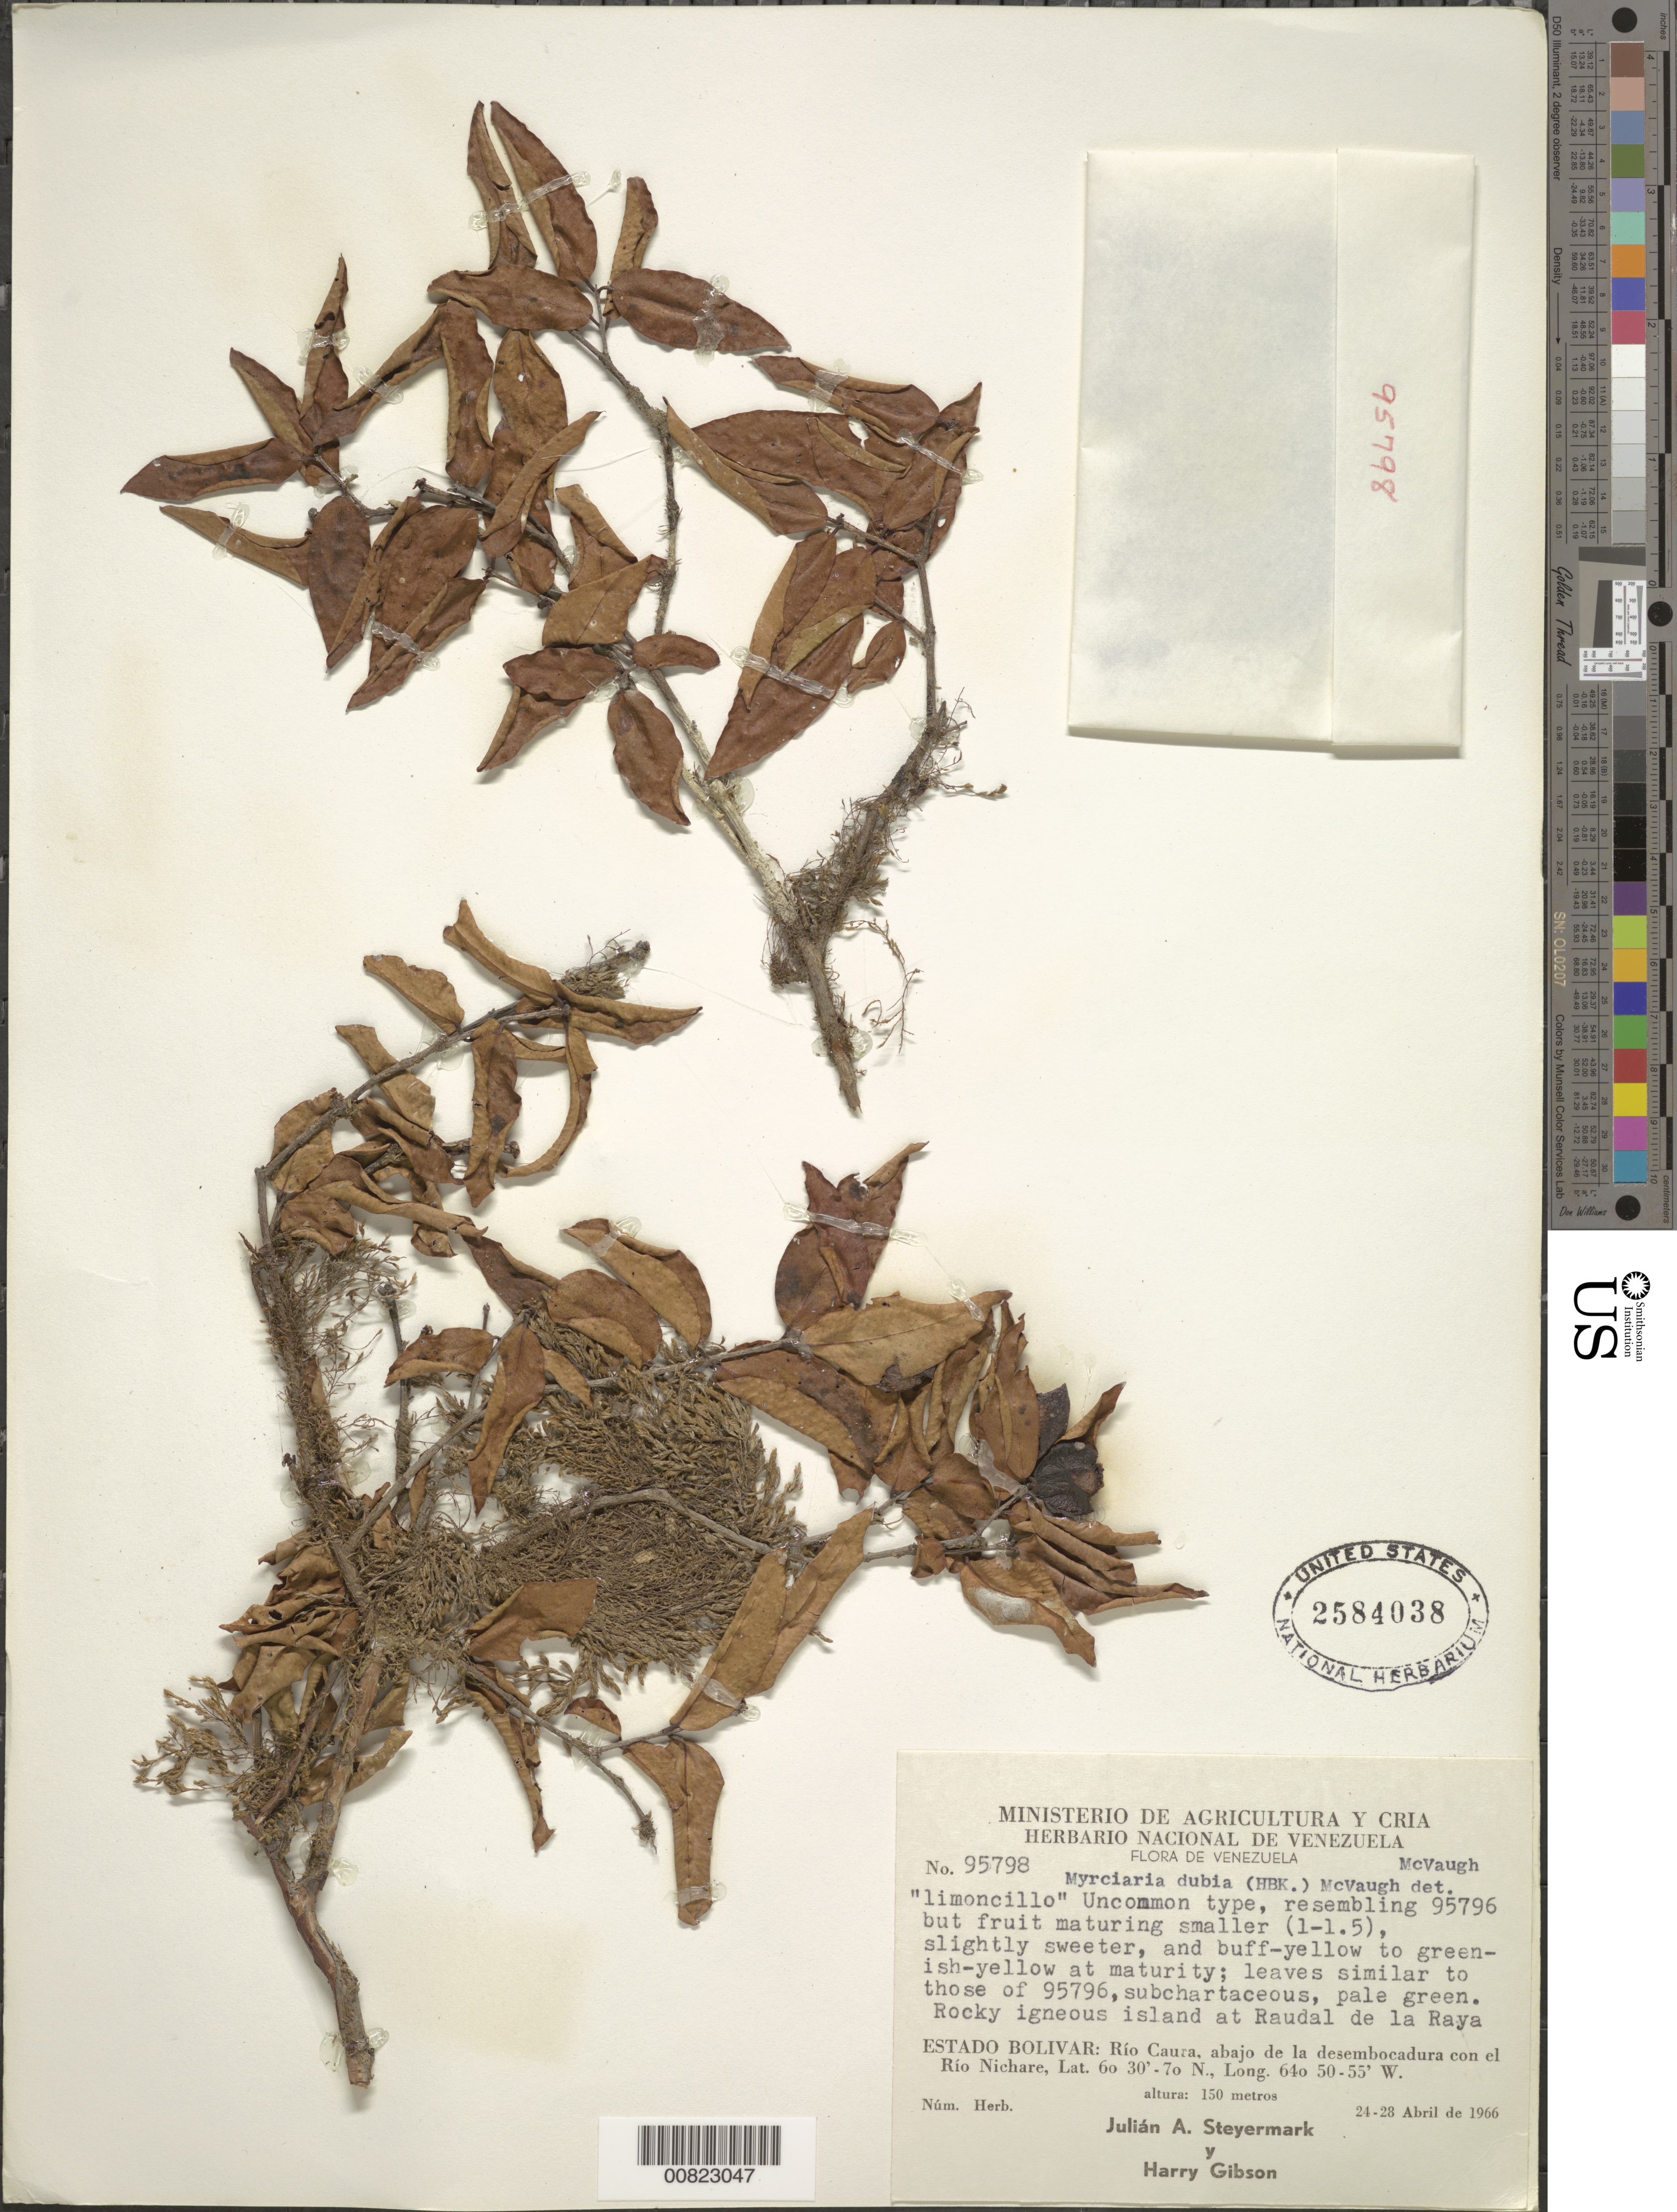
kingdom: Plantae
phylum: Tracheophyta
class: Magnoliopsida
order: Myrtales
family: Myrtaceae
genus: Myrciaria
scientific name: Myrciaria dubia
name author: (Kunth) McVaugh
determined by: McVaugh, R.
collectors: J. Steyermark & H. Gibson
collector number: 95798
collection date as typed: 24-Apr-66 to 28-Apr-66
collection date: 1966-04-24/1966-04-28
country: Venezuela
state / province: Bolívar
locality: Río Caura, abajo de la desembocadura con el Río Nichare; island at Raudal de la Raya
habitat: Rocky igneous island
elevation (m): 150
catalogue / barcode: US 2584038